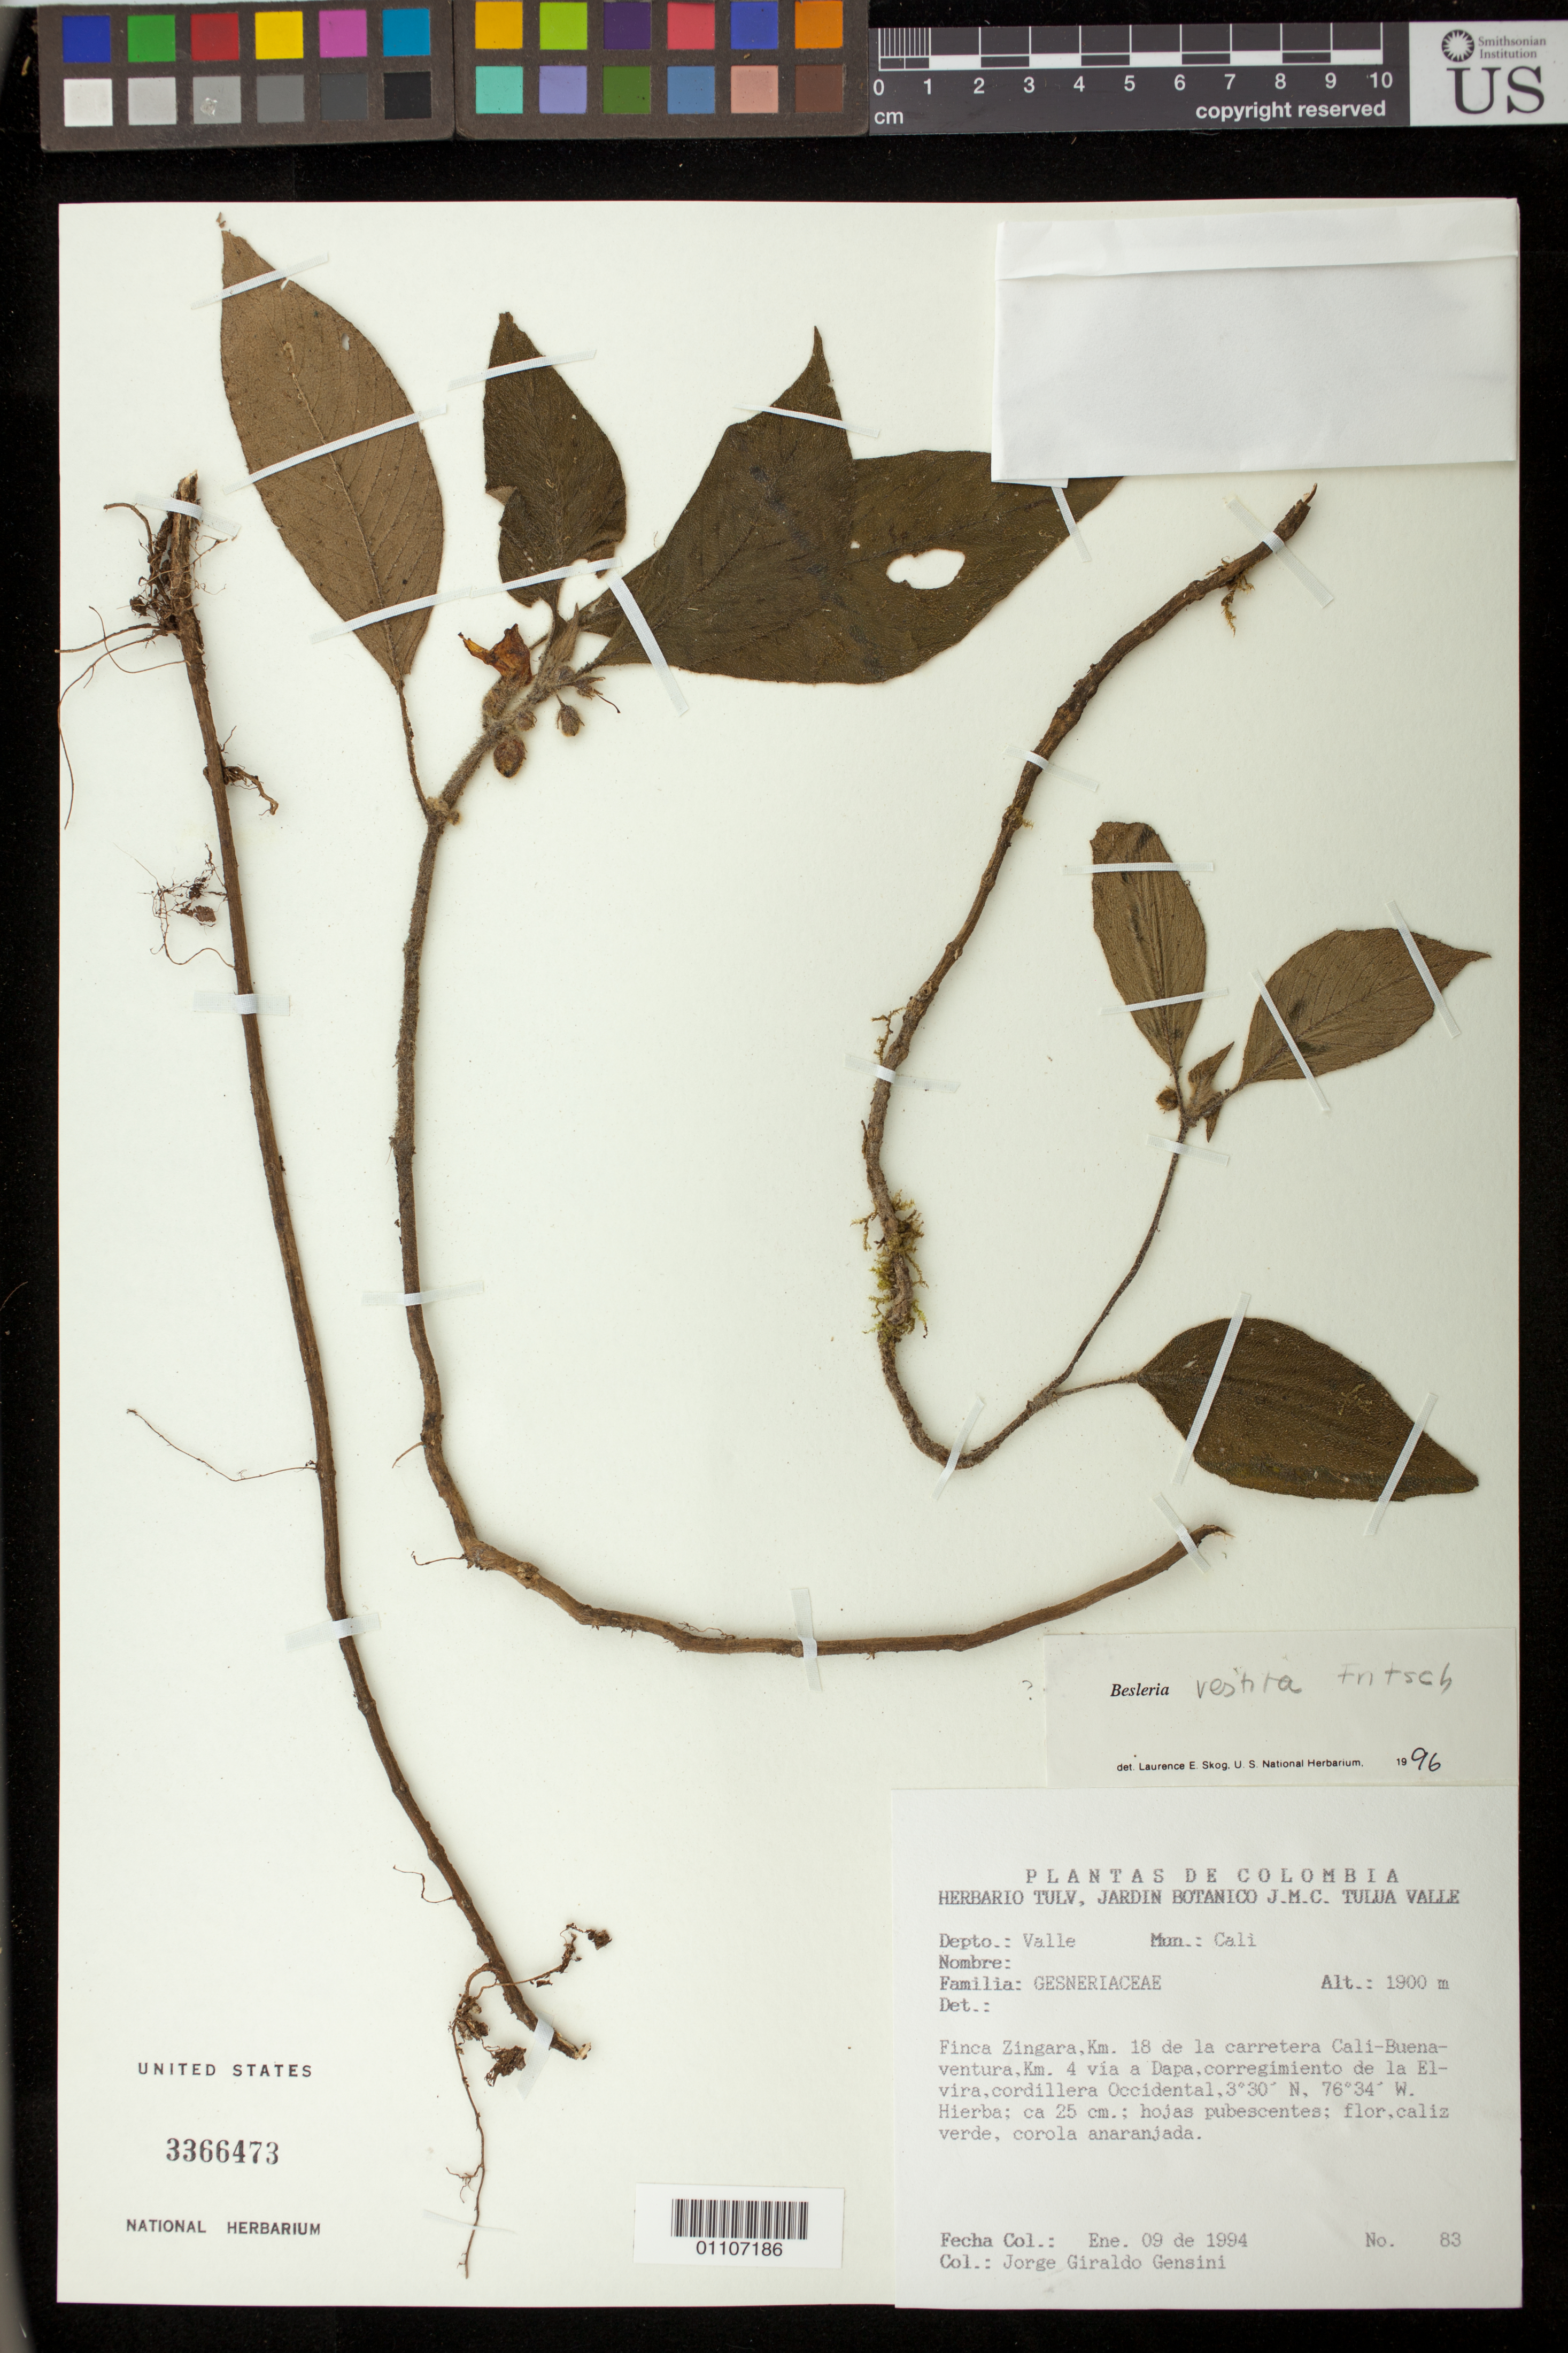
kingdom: Plantae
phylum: Tracheophyta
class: Magnoliopsida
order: Lamiales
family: Gesneriaceae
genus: Besleria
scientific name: Besleria vestita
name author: Fritsch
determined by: Skog, Laurence E.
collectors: J. Giraldo-Gensini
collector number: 83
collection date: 1994-01-09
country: Colombia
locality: Finca Zingara, km 18 de la carretera Cali-Buena-ventura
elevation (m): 1900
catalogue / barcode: US 3366473